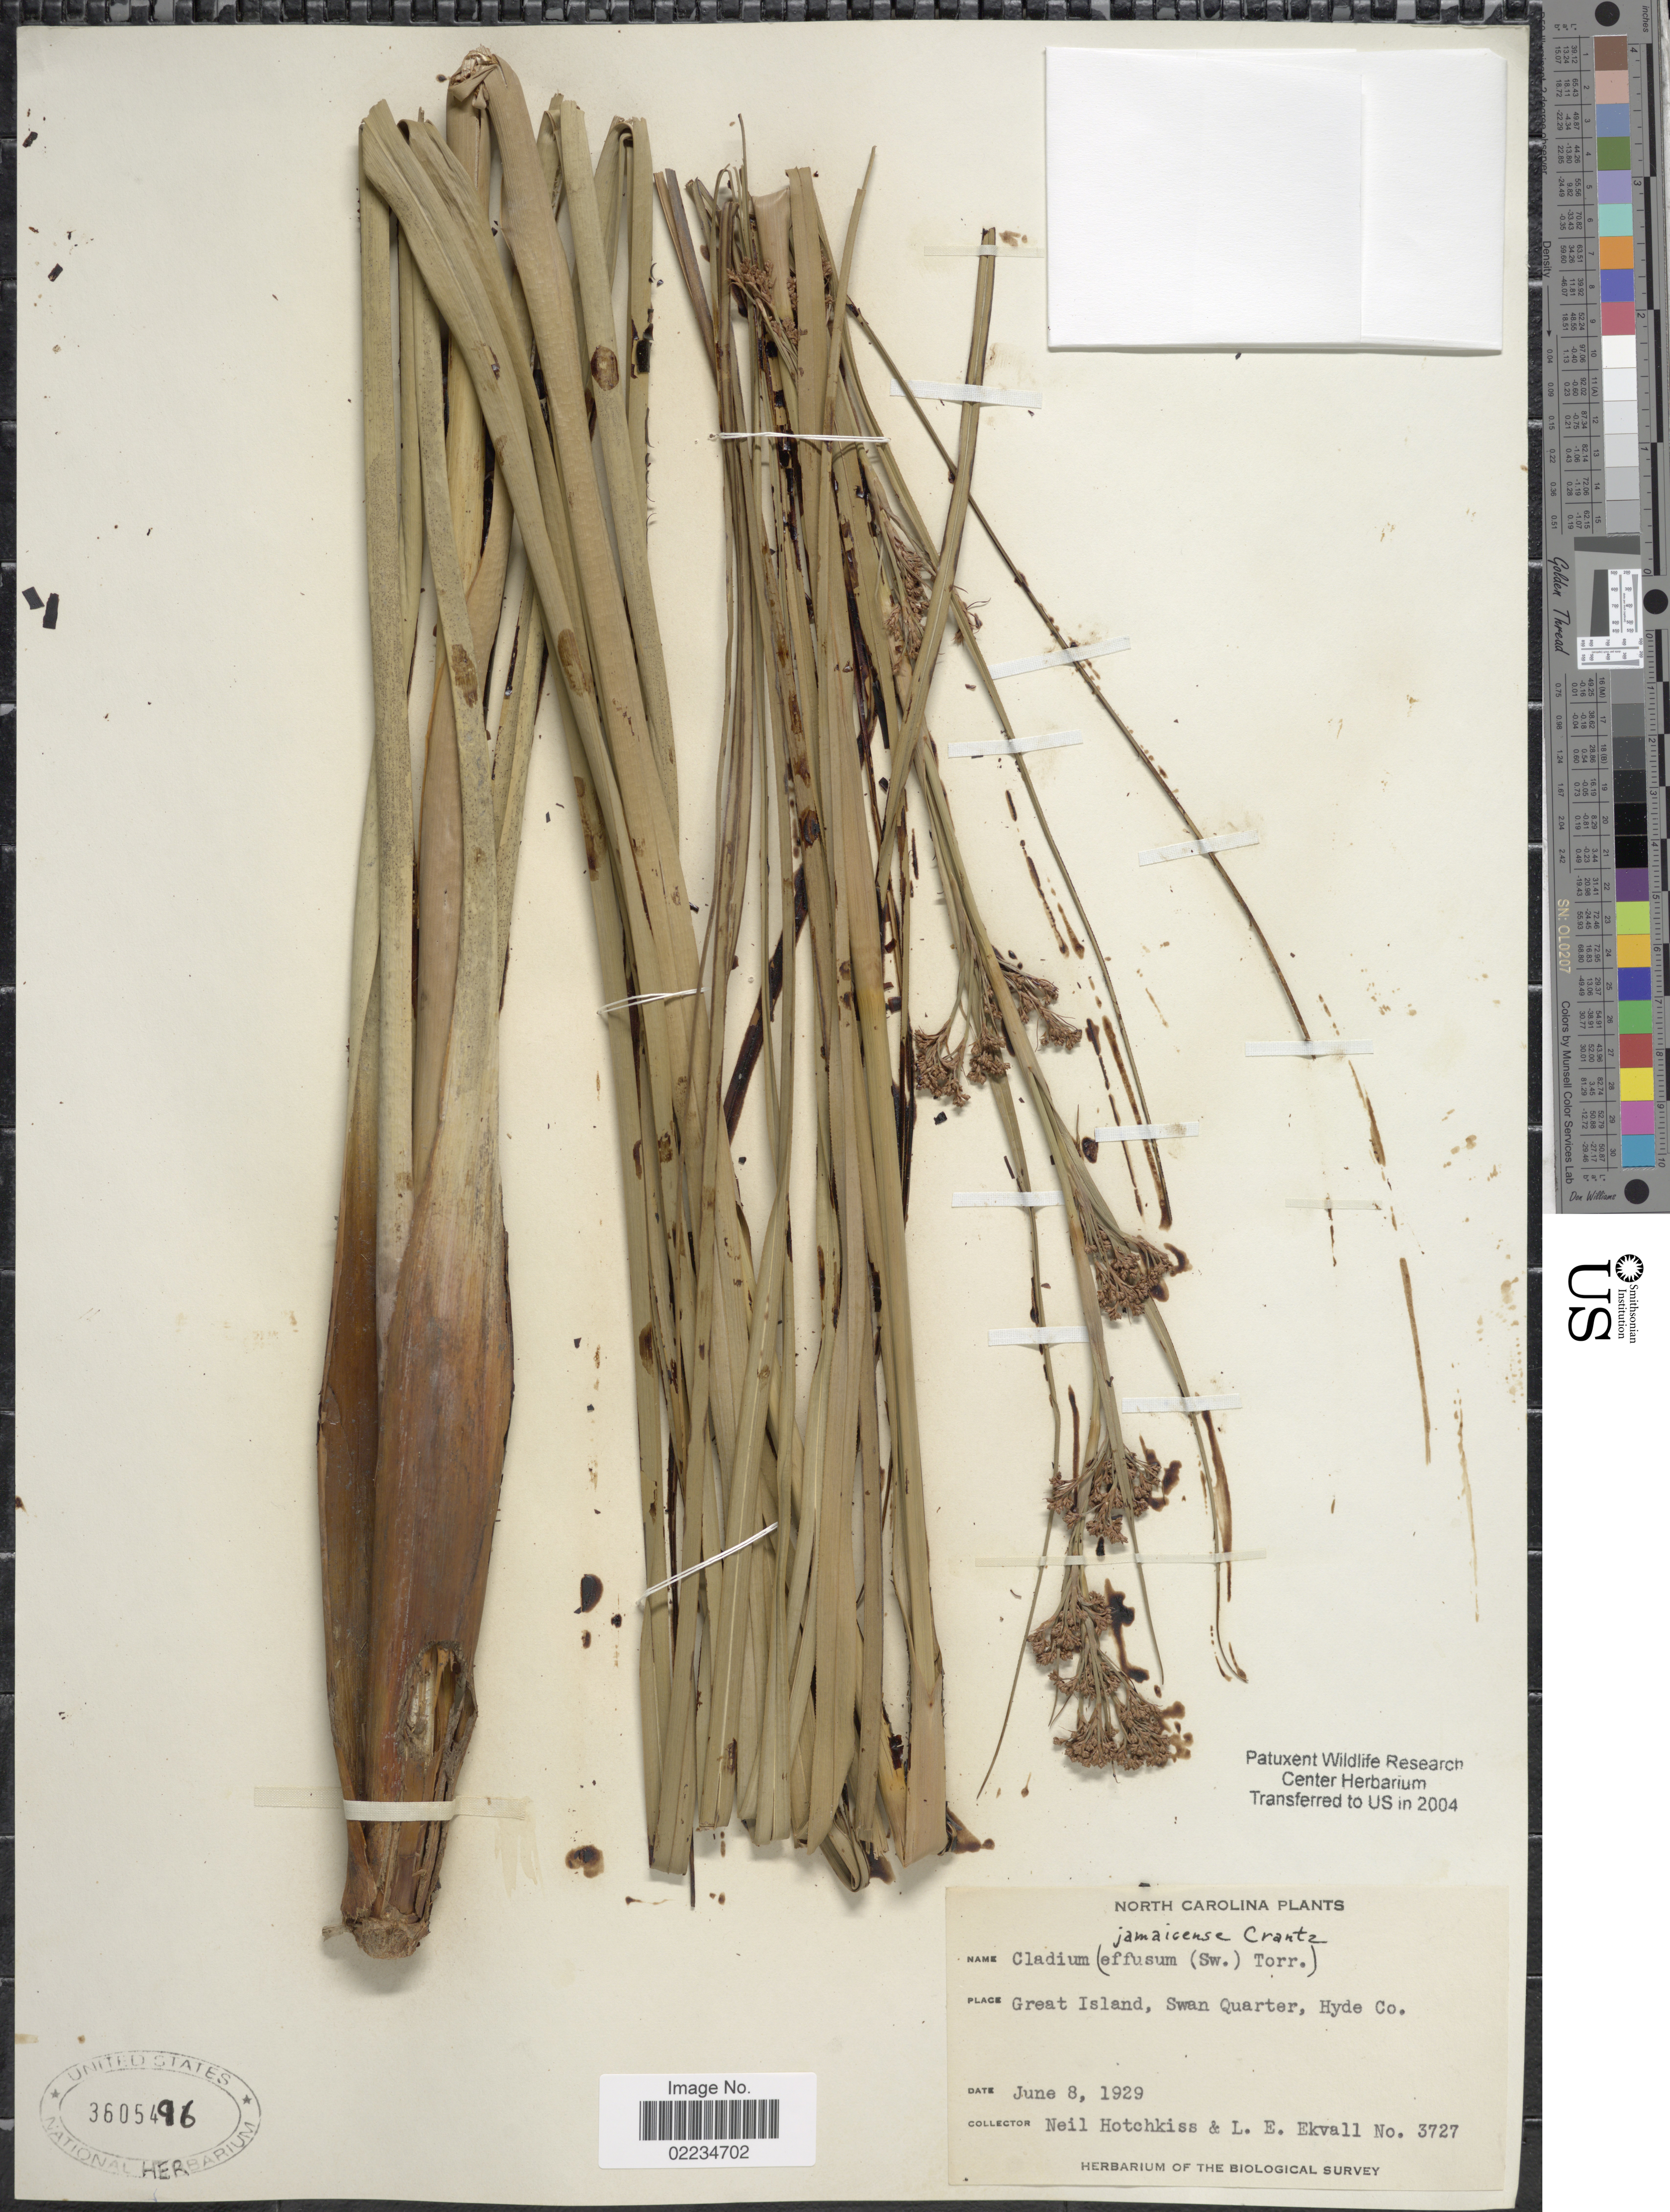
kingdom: Plantae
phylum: Tracheophyta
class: Liliopsida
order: Poales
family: Cyperaceae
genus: Cladium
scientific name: Cladium jamaicense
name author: Crantz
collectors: N. Hotchkiss & L. Ekvall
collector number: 3727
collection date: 1929-06-08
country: United States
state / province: North Carolina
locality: Great Island, Swan Quarter, Hyde Co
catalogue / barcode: US 3605496